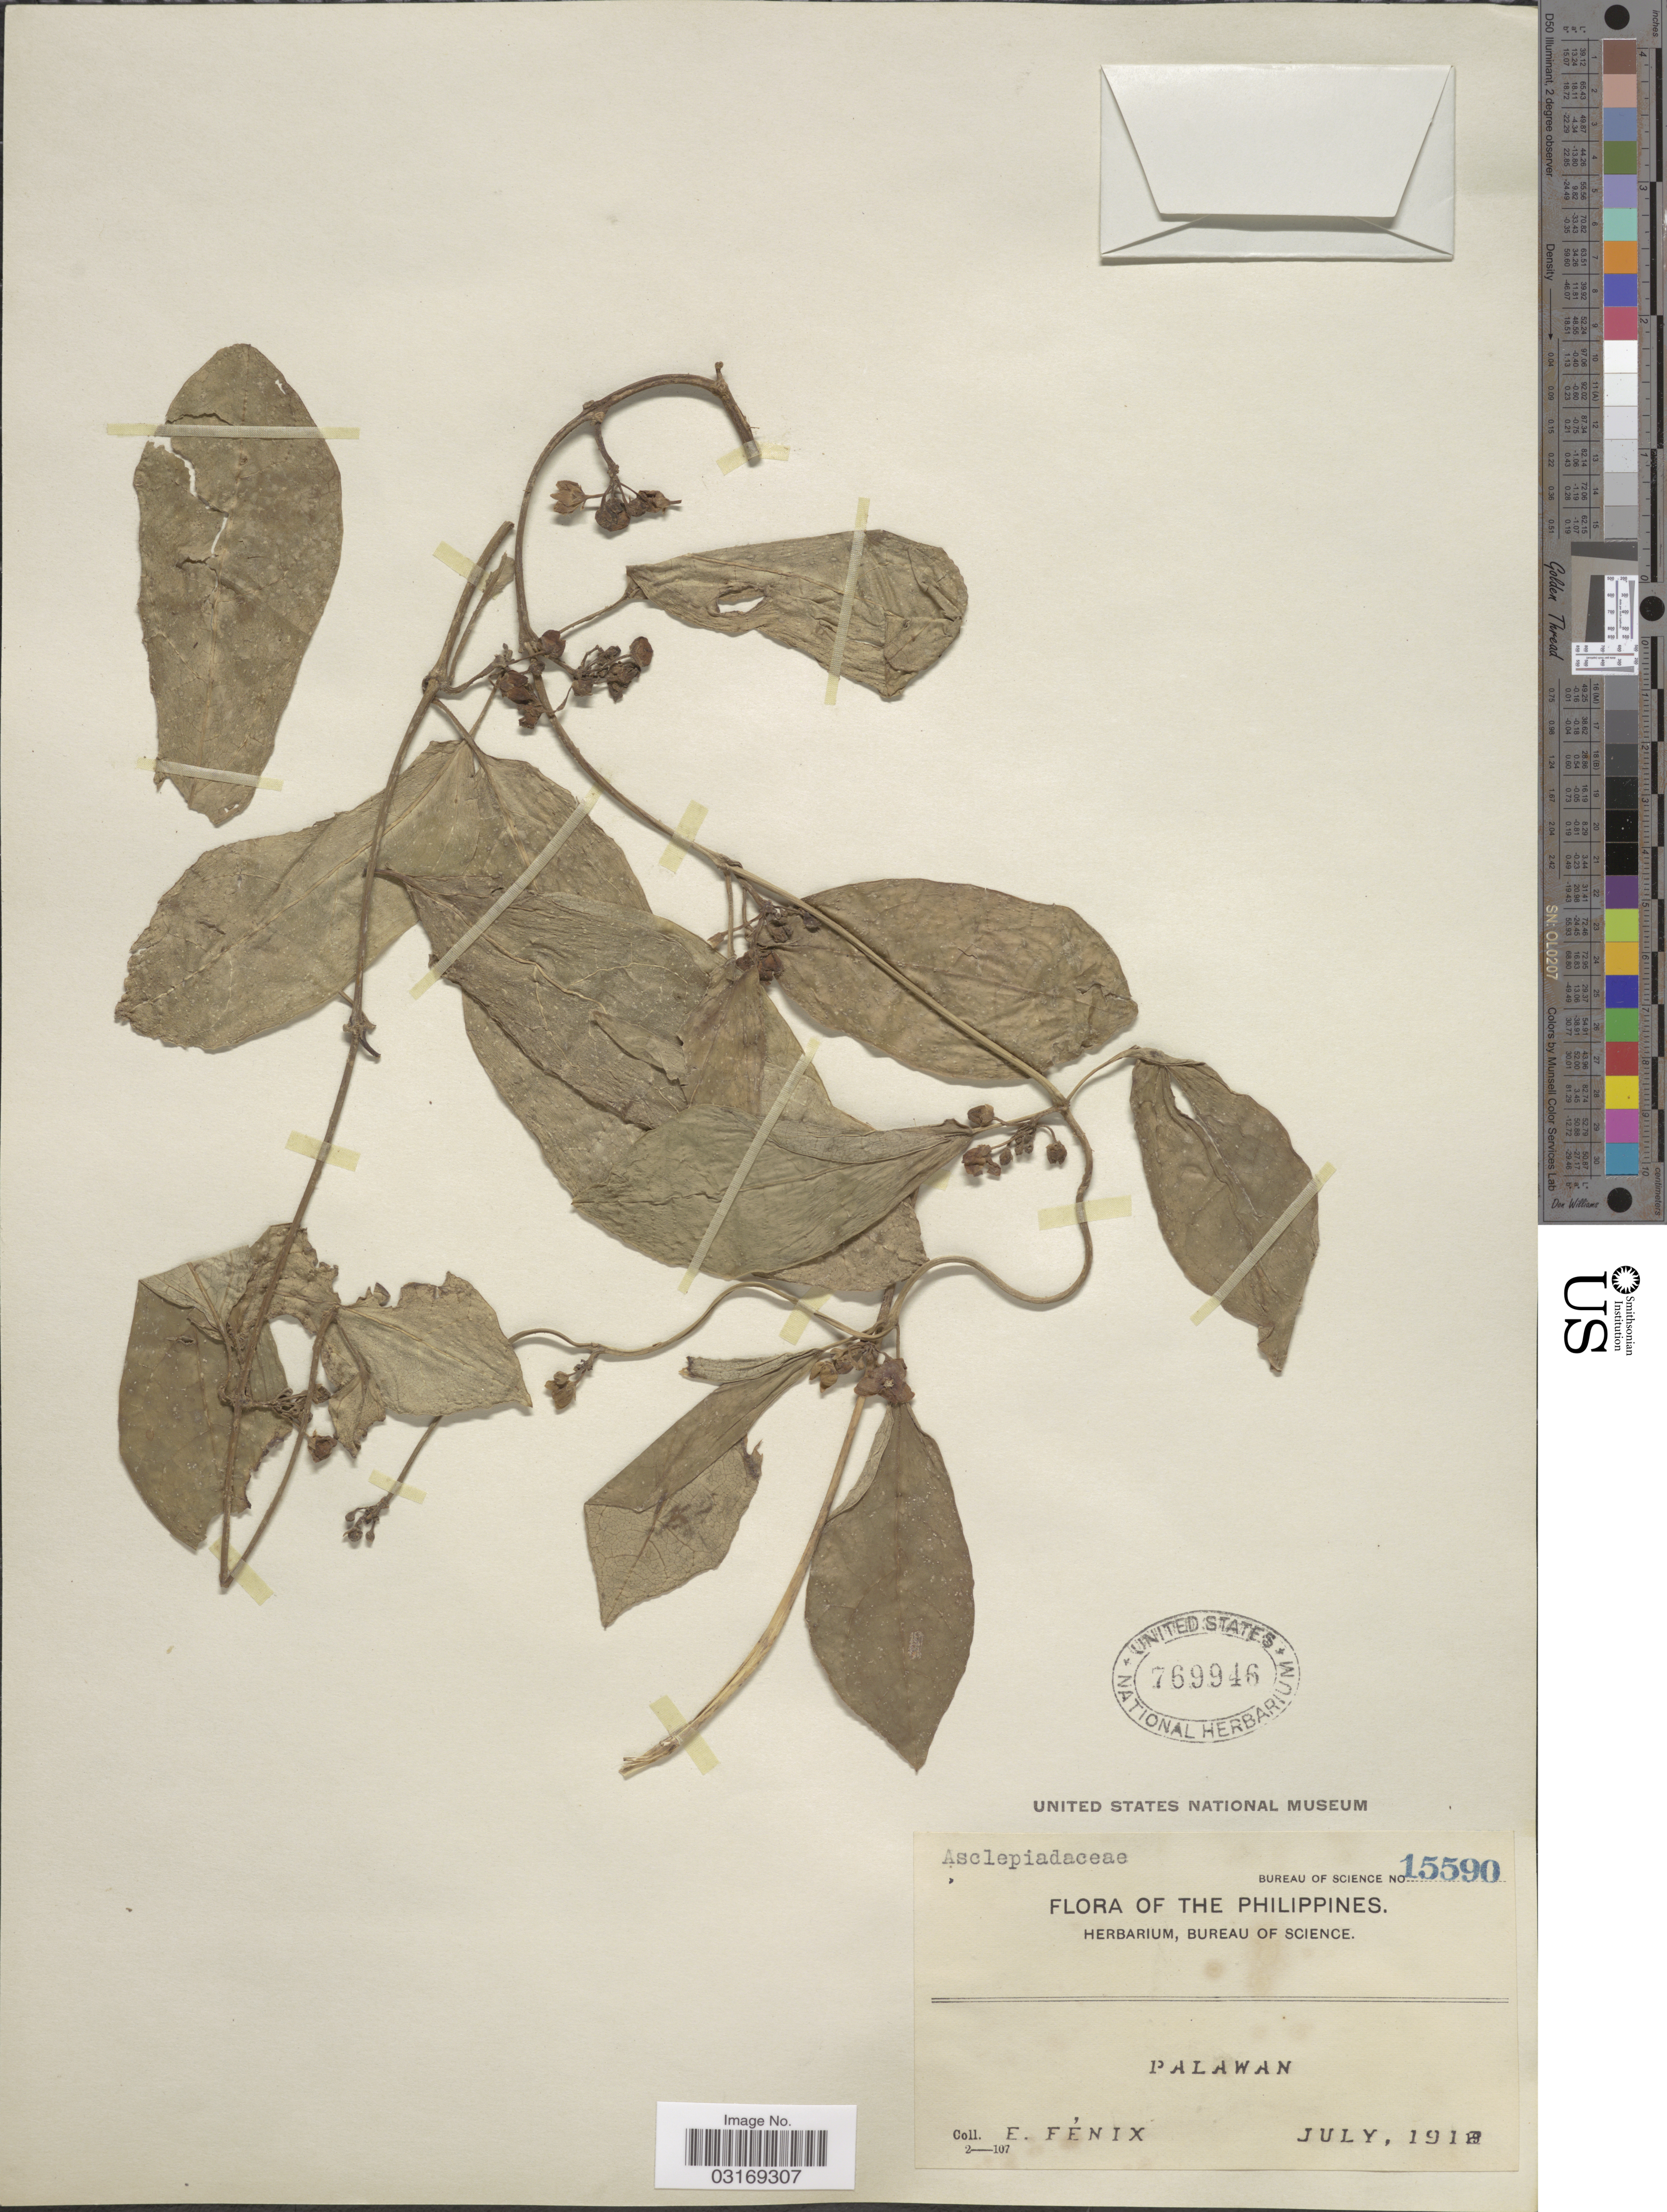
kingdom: Plantae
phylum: Tracheophyta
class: Magnoliopsida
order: Gentianales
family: Apocynaceae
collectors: E. Fénix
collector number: Bureau of Science 15590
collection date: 1918-07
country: Philippines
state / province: Mimaropa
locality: Palawan.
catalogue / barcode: US 769946